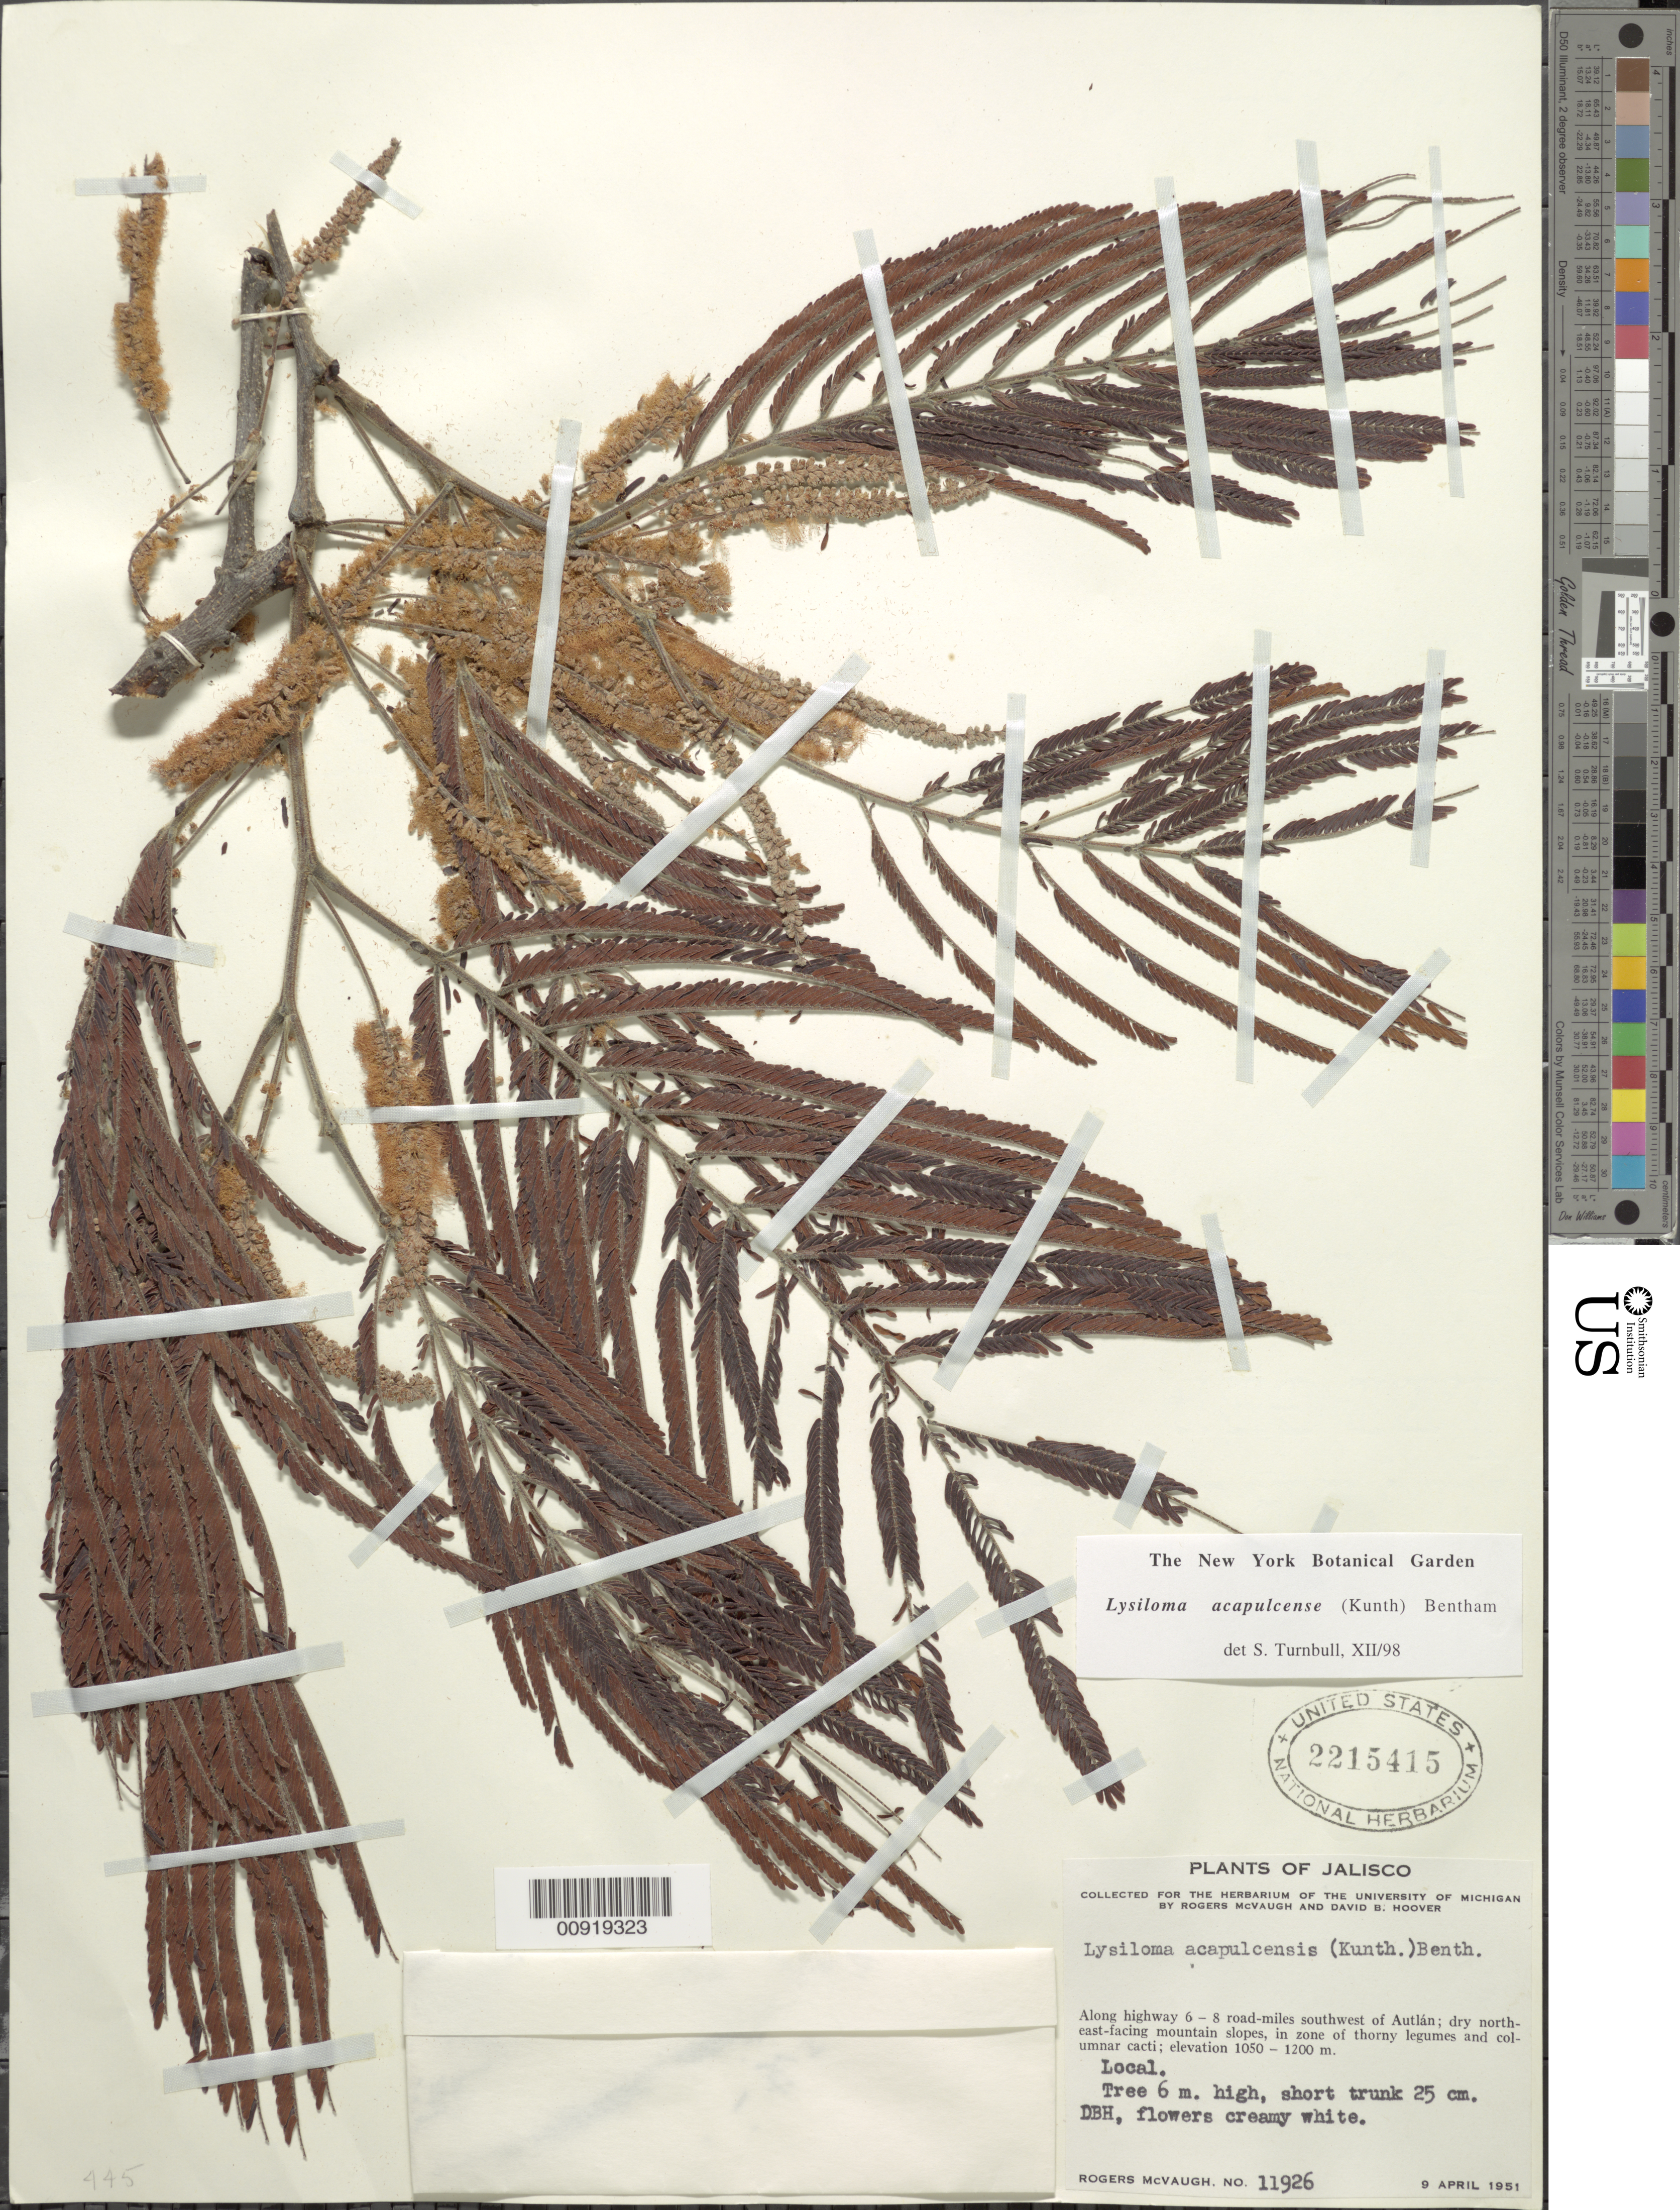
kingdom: Plantae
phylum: Tracheophyta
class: Magnoliopsida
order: Fabales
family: Fabaceae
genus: Lysiloma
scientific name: Lysiloma acapulcense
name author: (Kunth) Benth.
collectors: R. McVaugh & D. B. Hoover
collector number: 11926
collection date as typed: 09 Apr 1951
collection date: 1951-04-09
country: Mexico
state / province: Jalisco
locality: Along highway 6-8 road-miles southwest of Autlán.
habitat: Dry north-east-facing mountain slopes, in zone of thorny legumes and columnar cacti.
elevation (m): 1200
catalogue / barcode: US 2215415